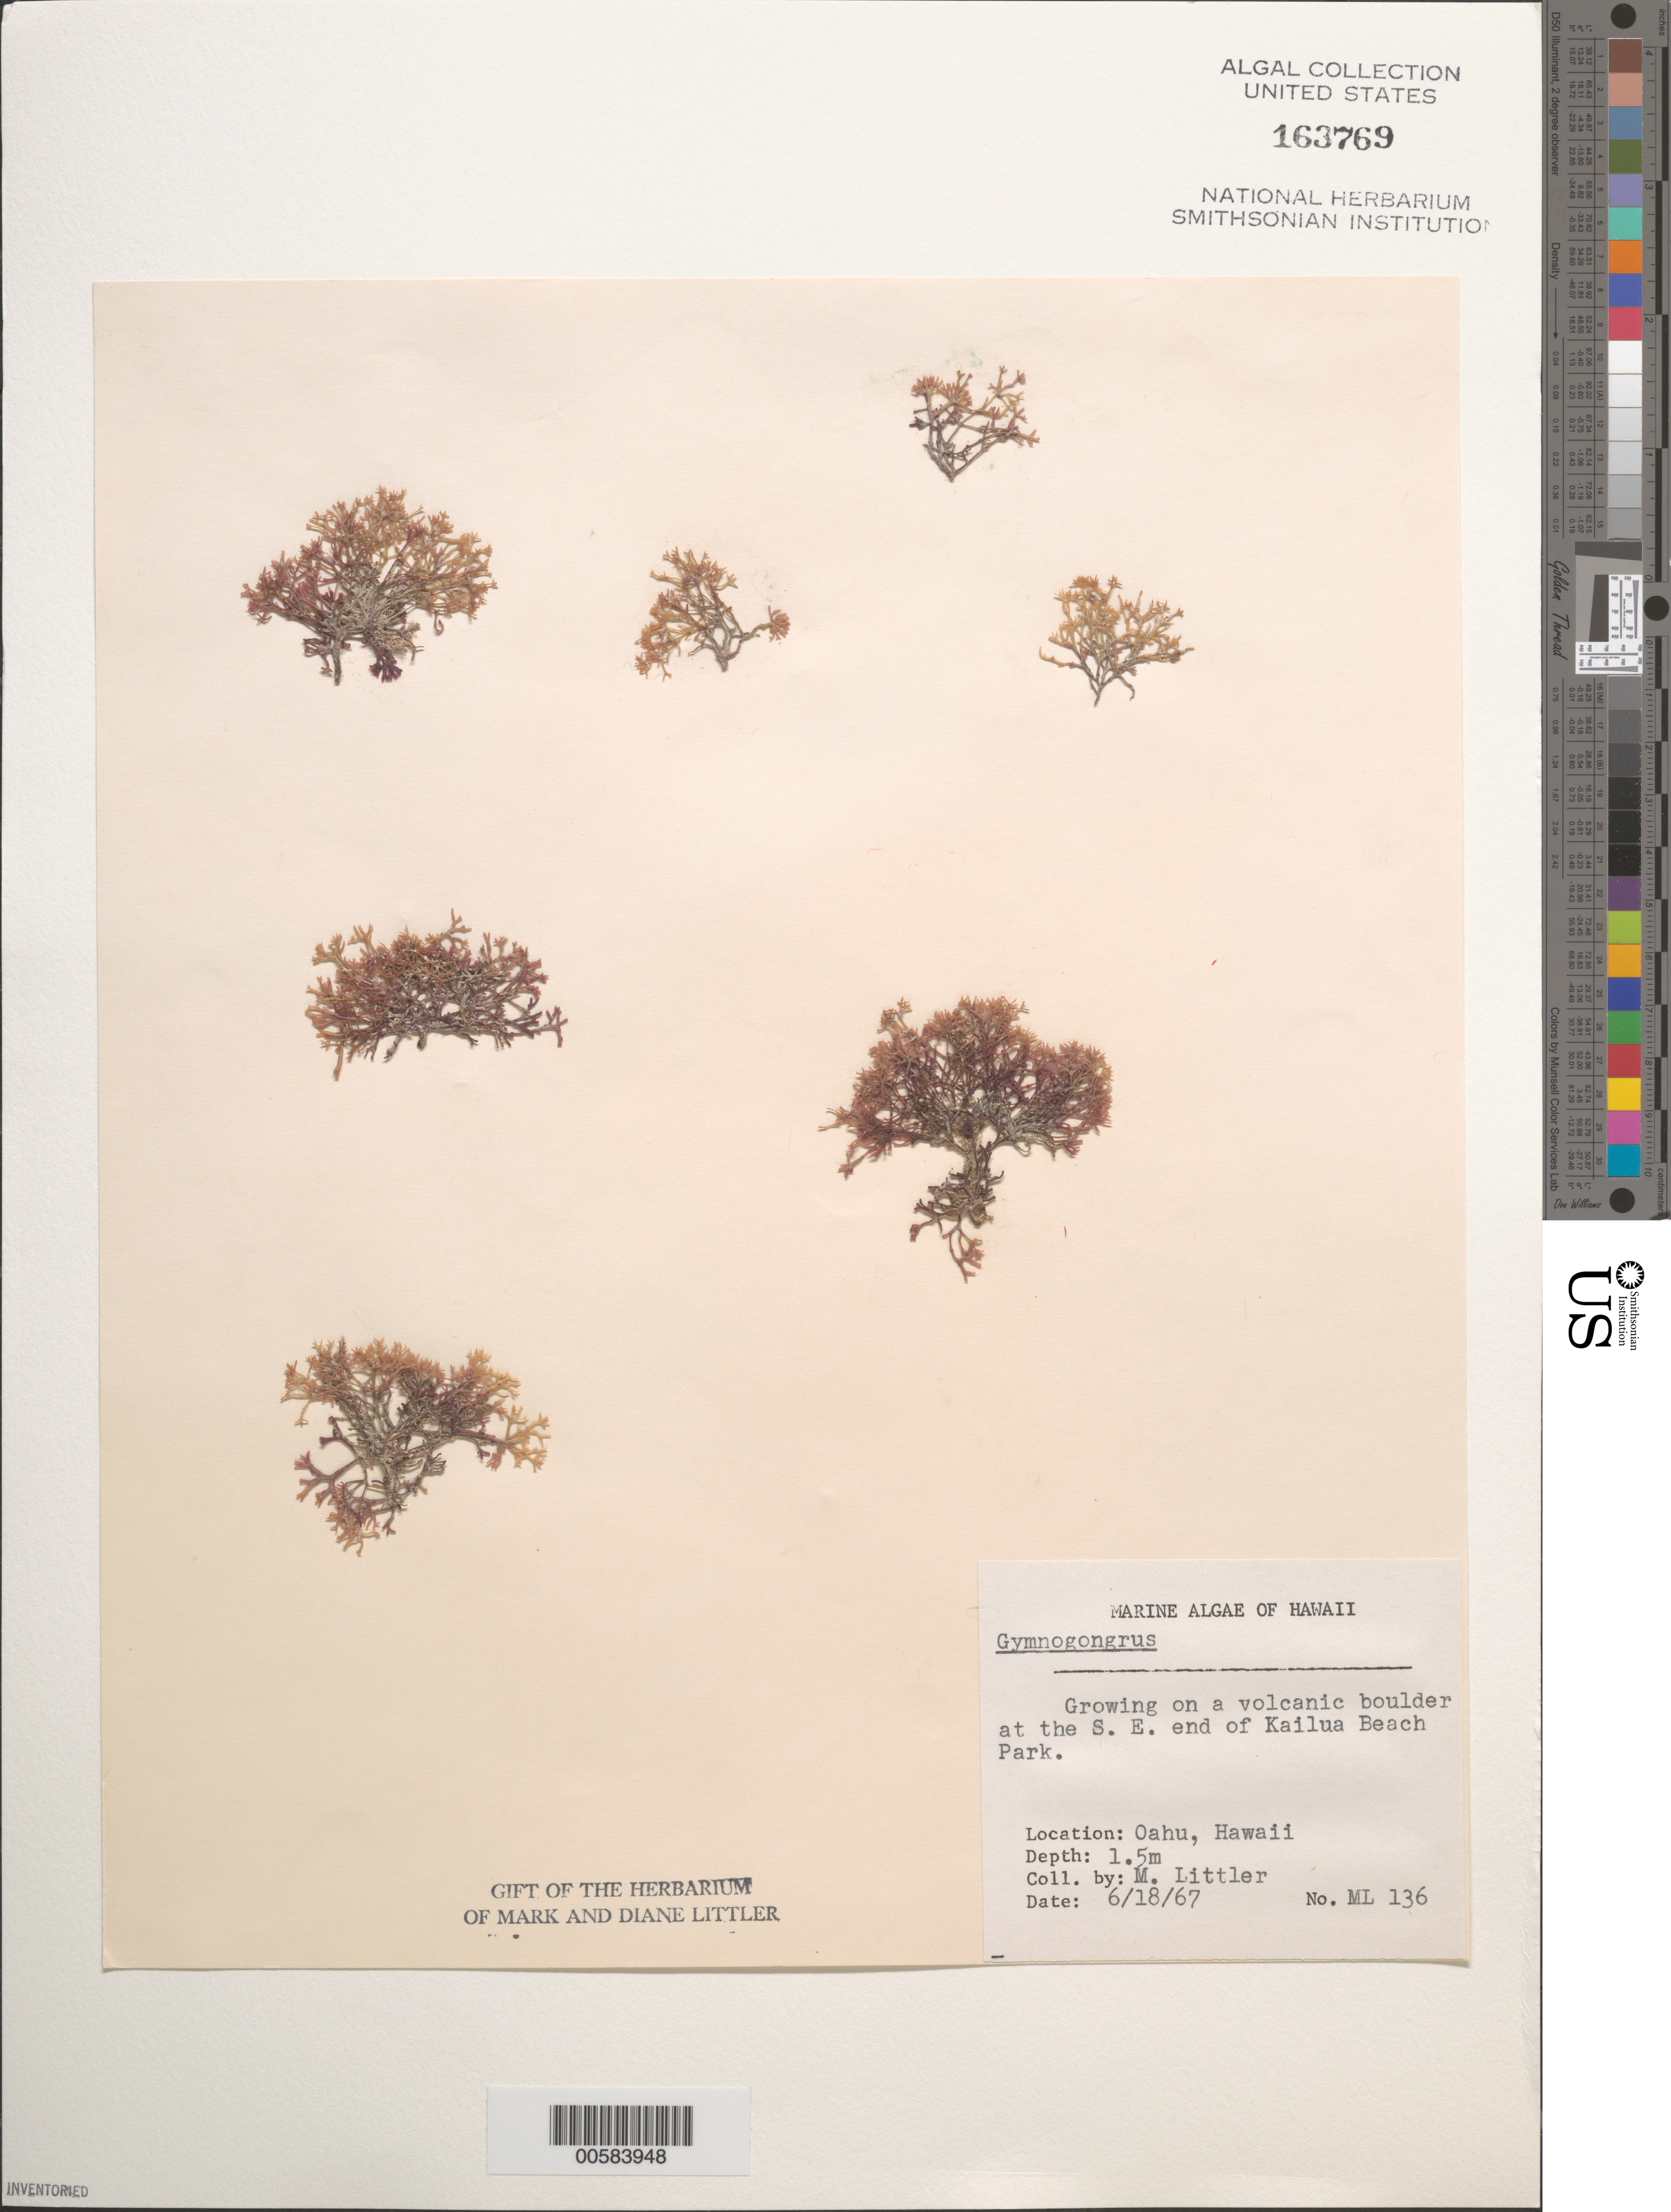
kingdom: Plantae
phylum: Rhodophyta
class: Florideophyceae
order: Gigartinales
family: Phyllophoraceae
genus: Gymnogongrus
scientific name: Gymnogongrus sp.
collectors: M. M. Littler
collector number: ML 136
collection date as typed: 18 Jun 1967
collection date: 1967-06-18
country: United States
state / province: Hawaii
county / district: Honolulu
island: Oahu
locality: Kailua Beach Park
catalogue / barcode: US 163769